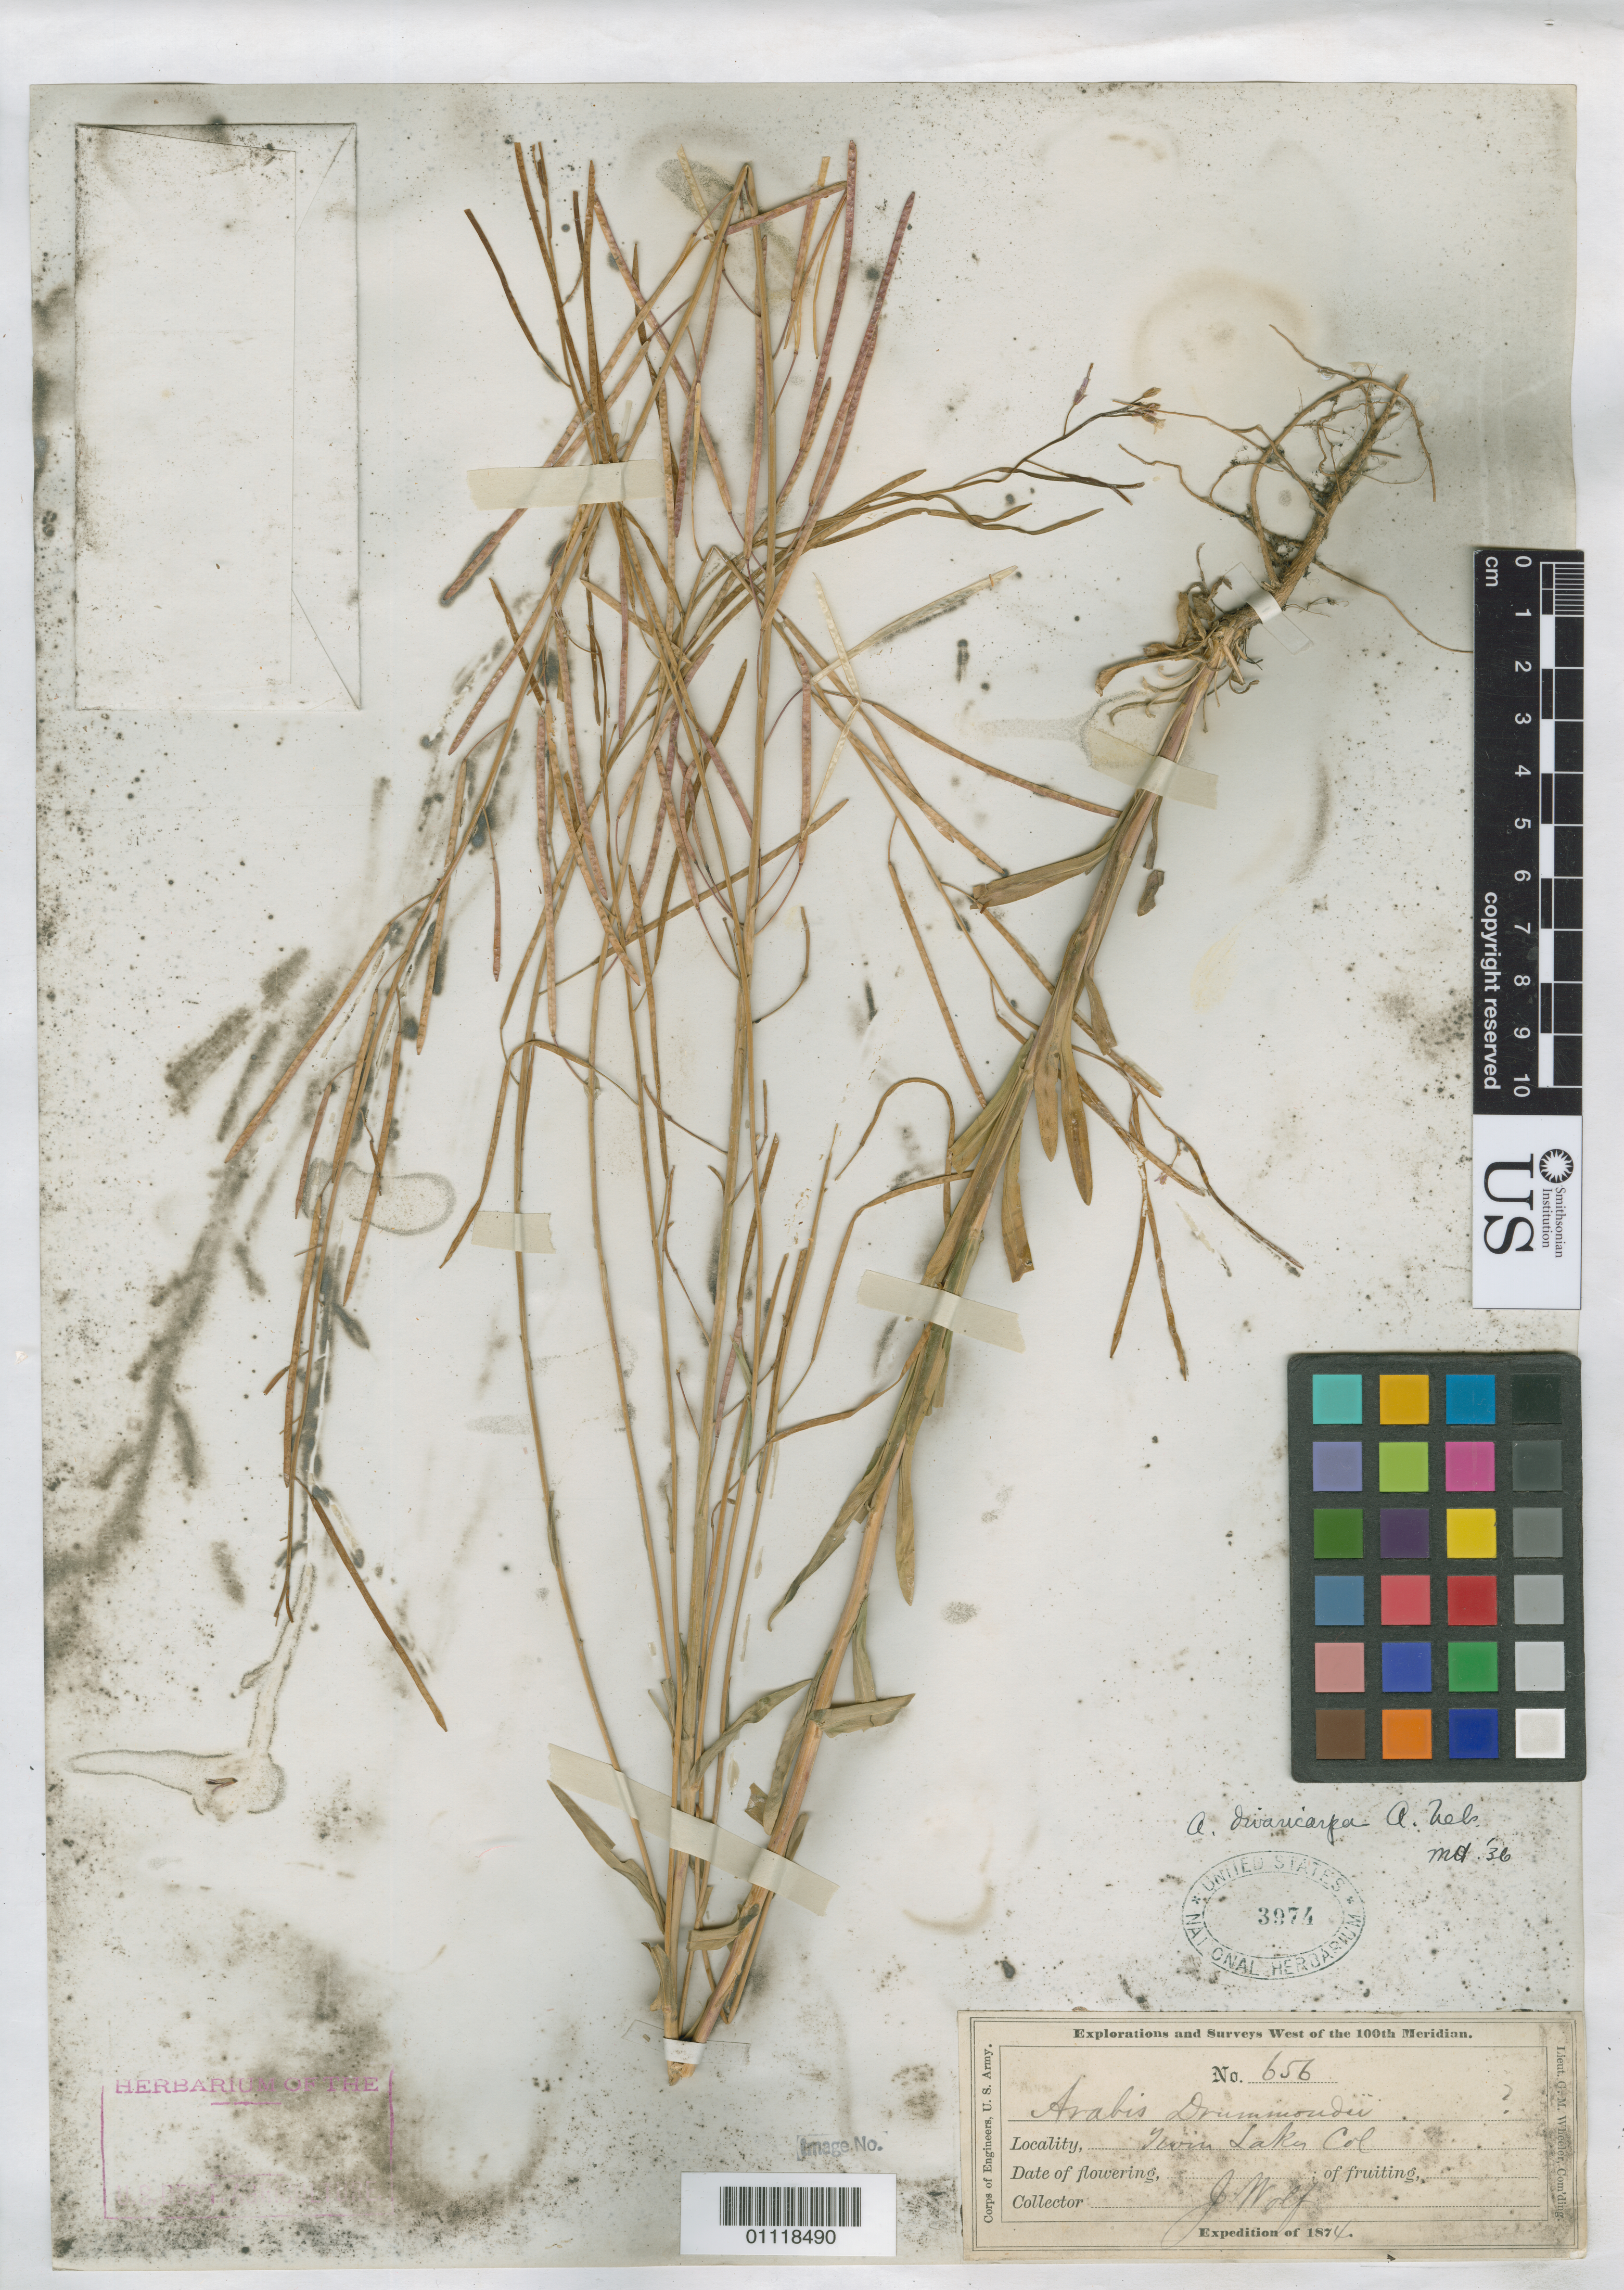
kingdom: Plantae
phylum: Tracheophyta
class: Magnoliopsida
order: Brassicales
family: Brassicaceae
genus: Arabis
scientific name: Arabis divaricarpa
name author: A. Nelson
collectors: J. Wolf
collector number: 656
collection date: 1874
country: United States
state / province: Colorado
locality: Twin Lakes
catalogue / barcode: US 3974